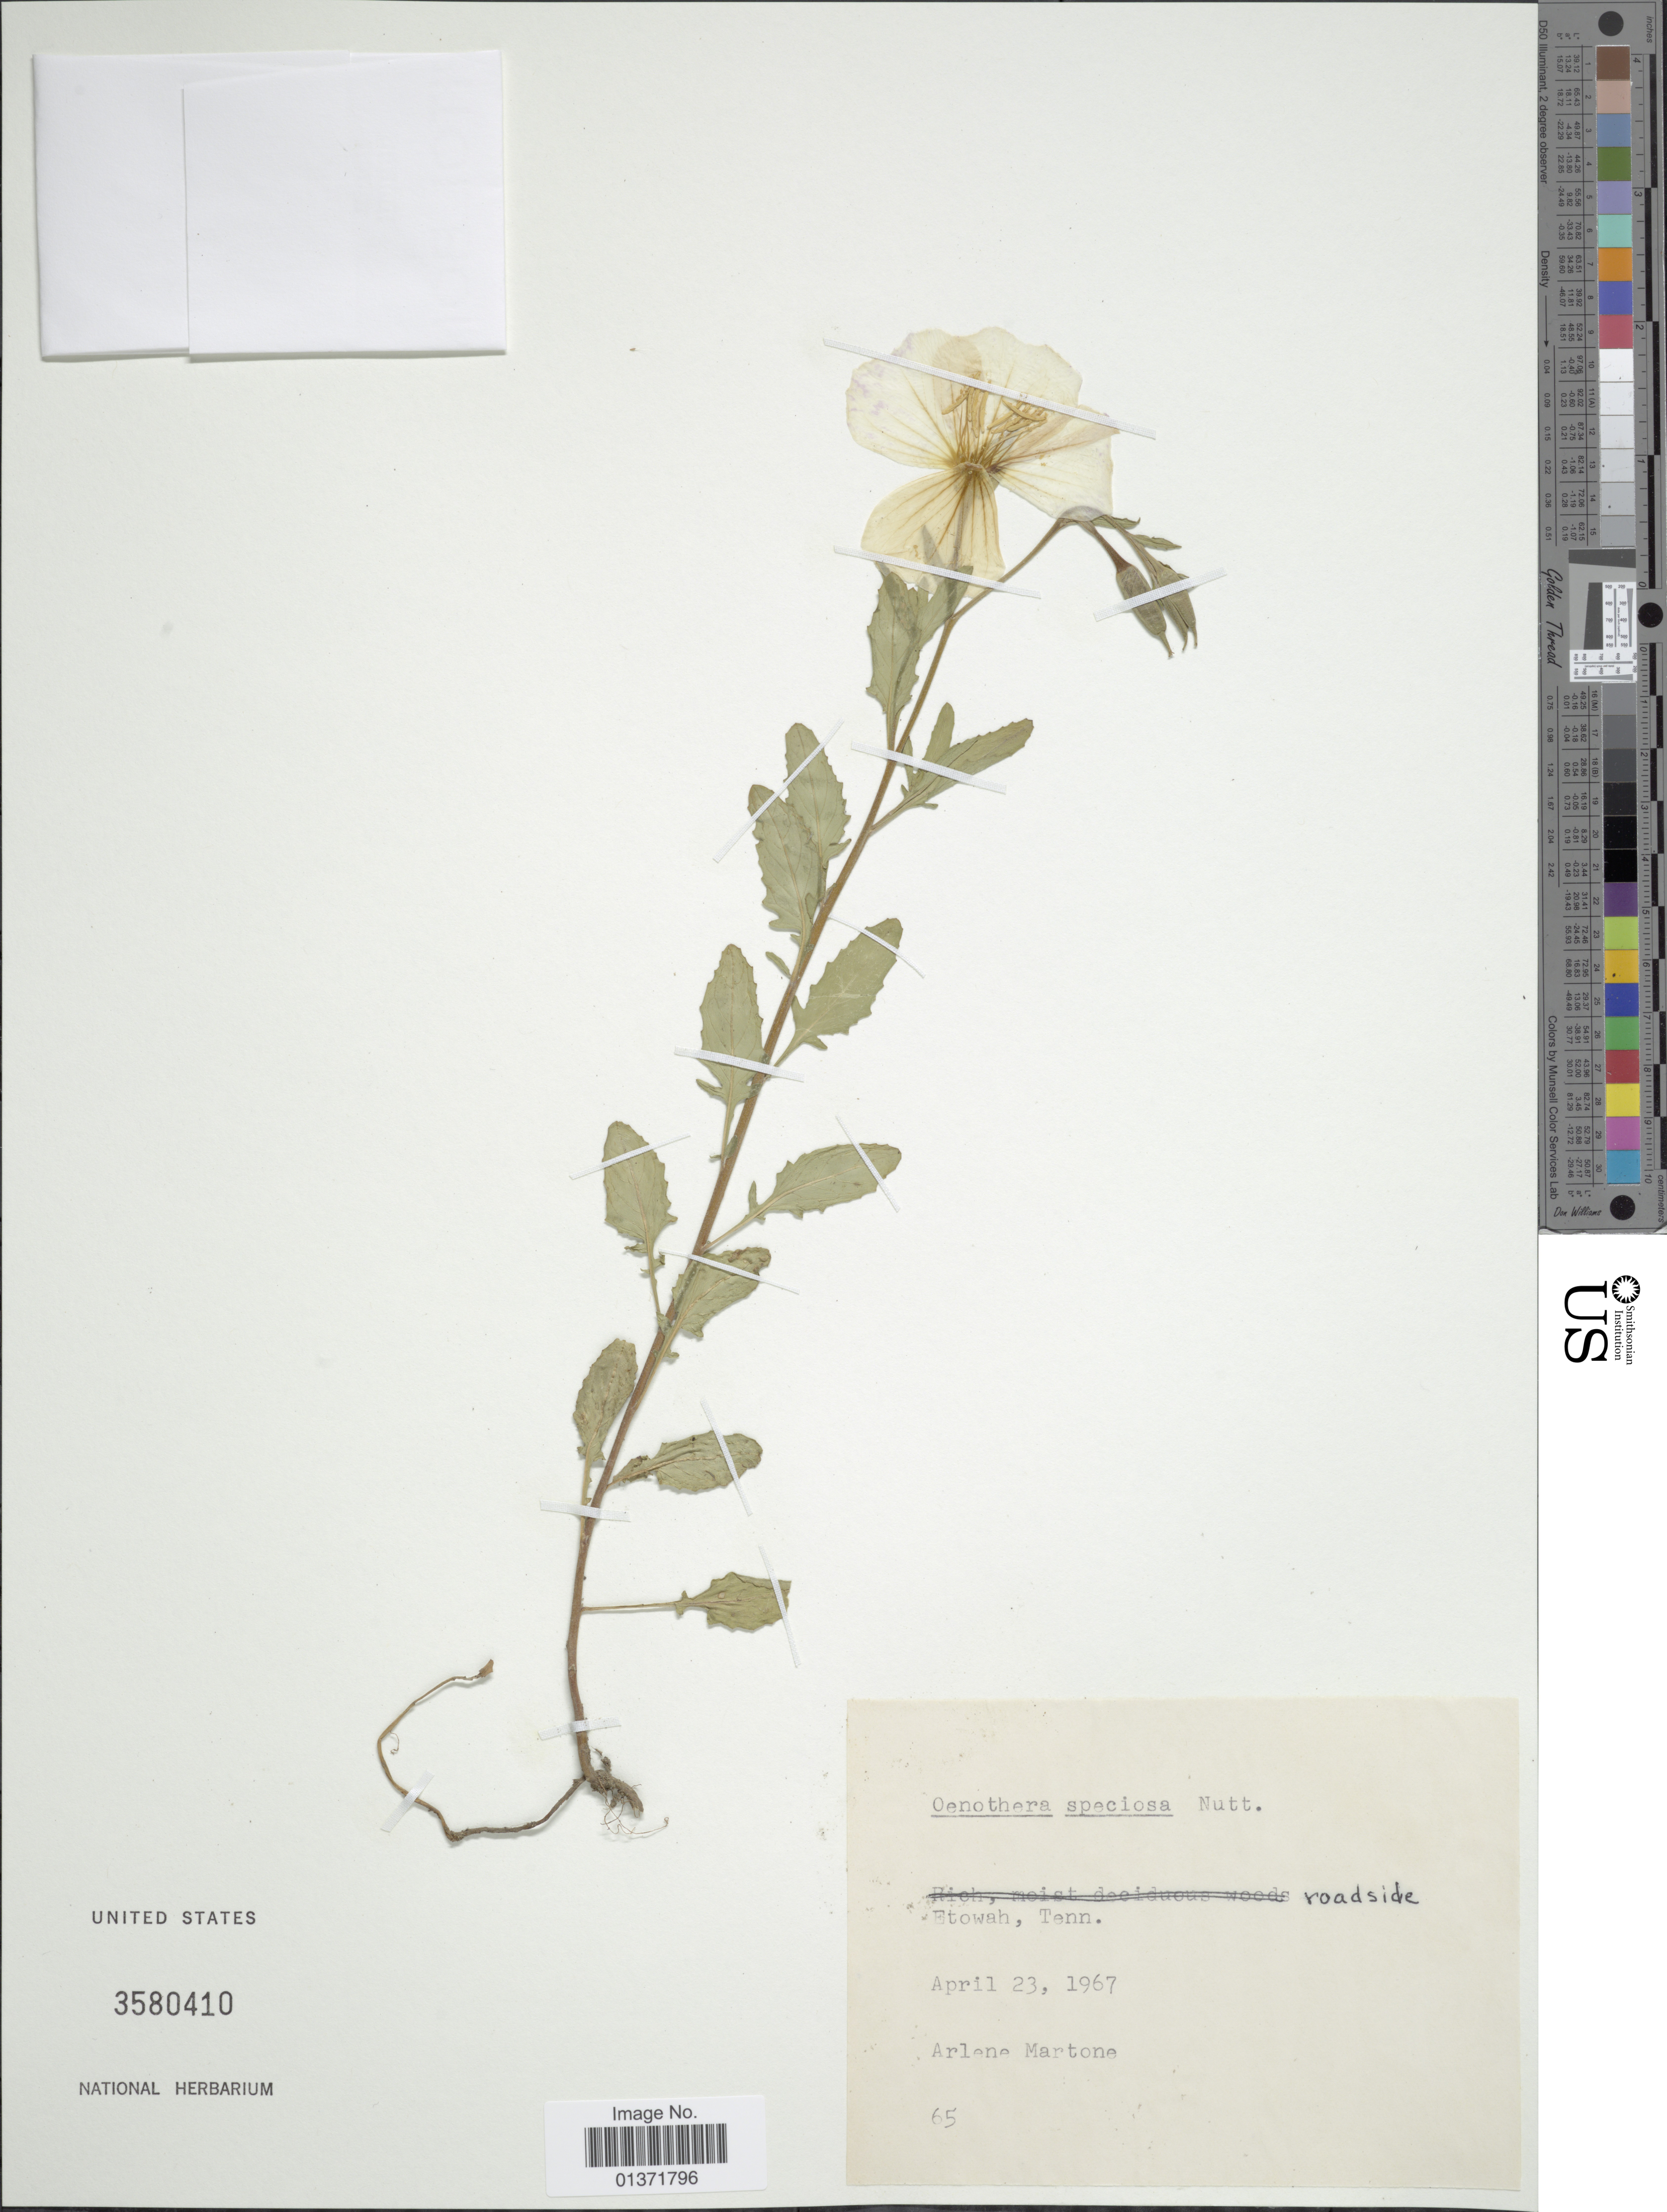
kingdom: Plantae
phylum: Tracheophyta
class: Magnoliopsida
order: Myrtales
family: Onagraceae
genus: Oenothera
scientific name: Oenothera speciosa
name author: Nutt.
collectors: A. Martone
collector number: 65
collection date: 1967-04-23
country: United States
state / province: Tennessee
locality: Etowah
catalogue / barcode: US 3580410